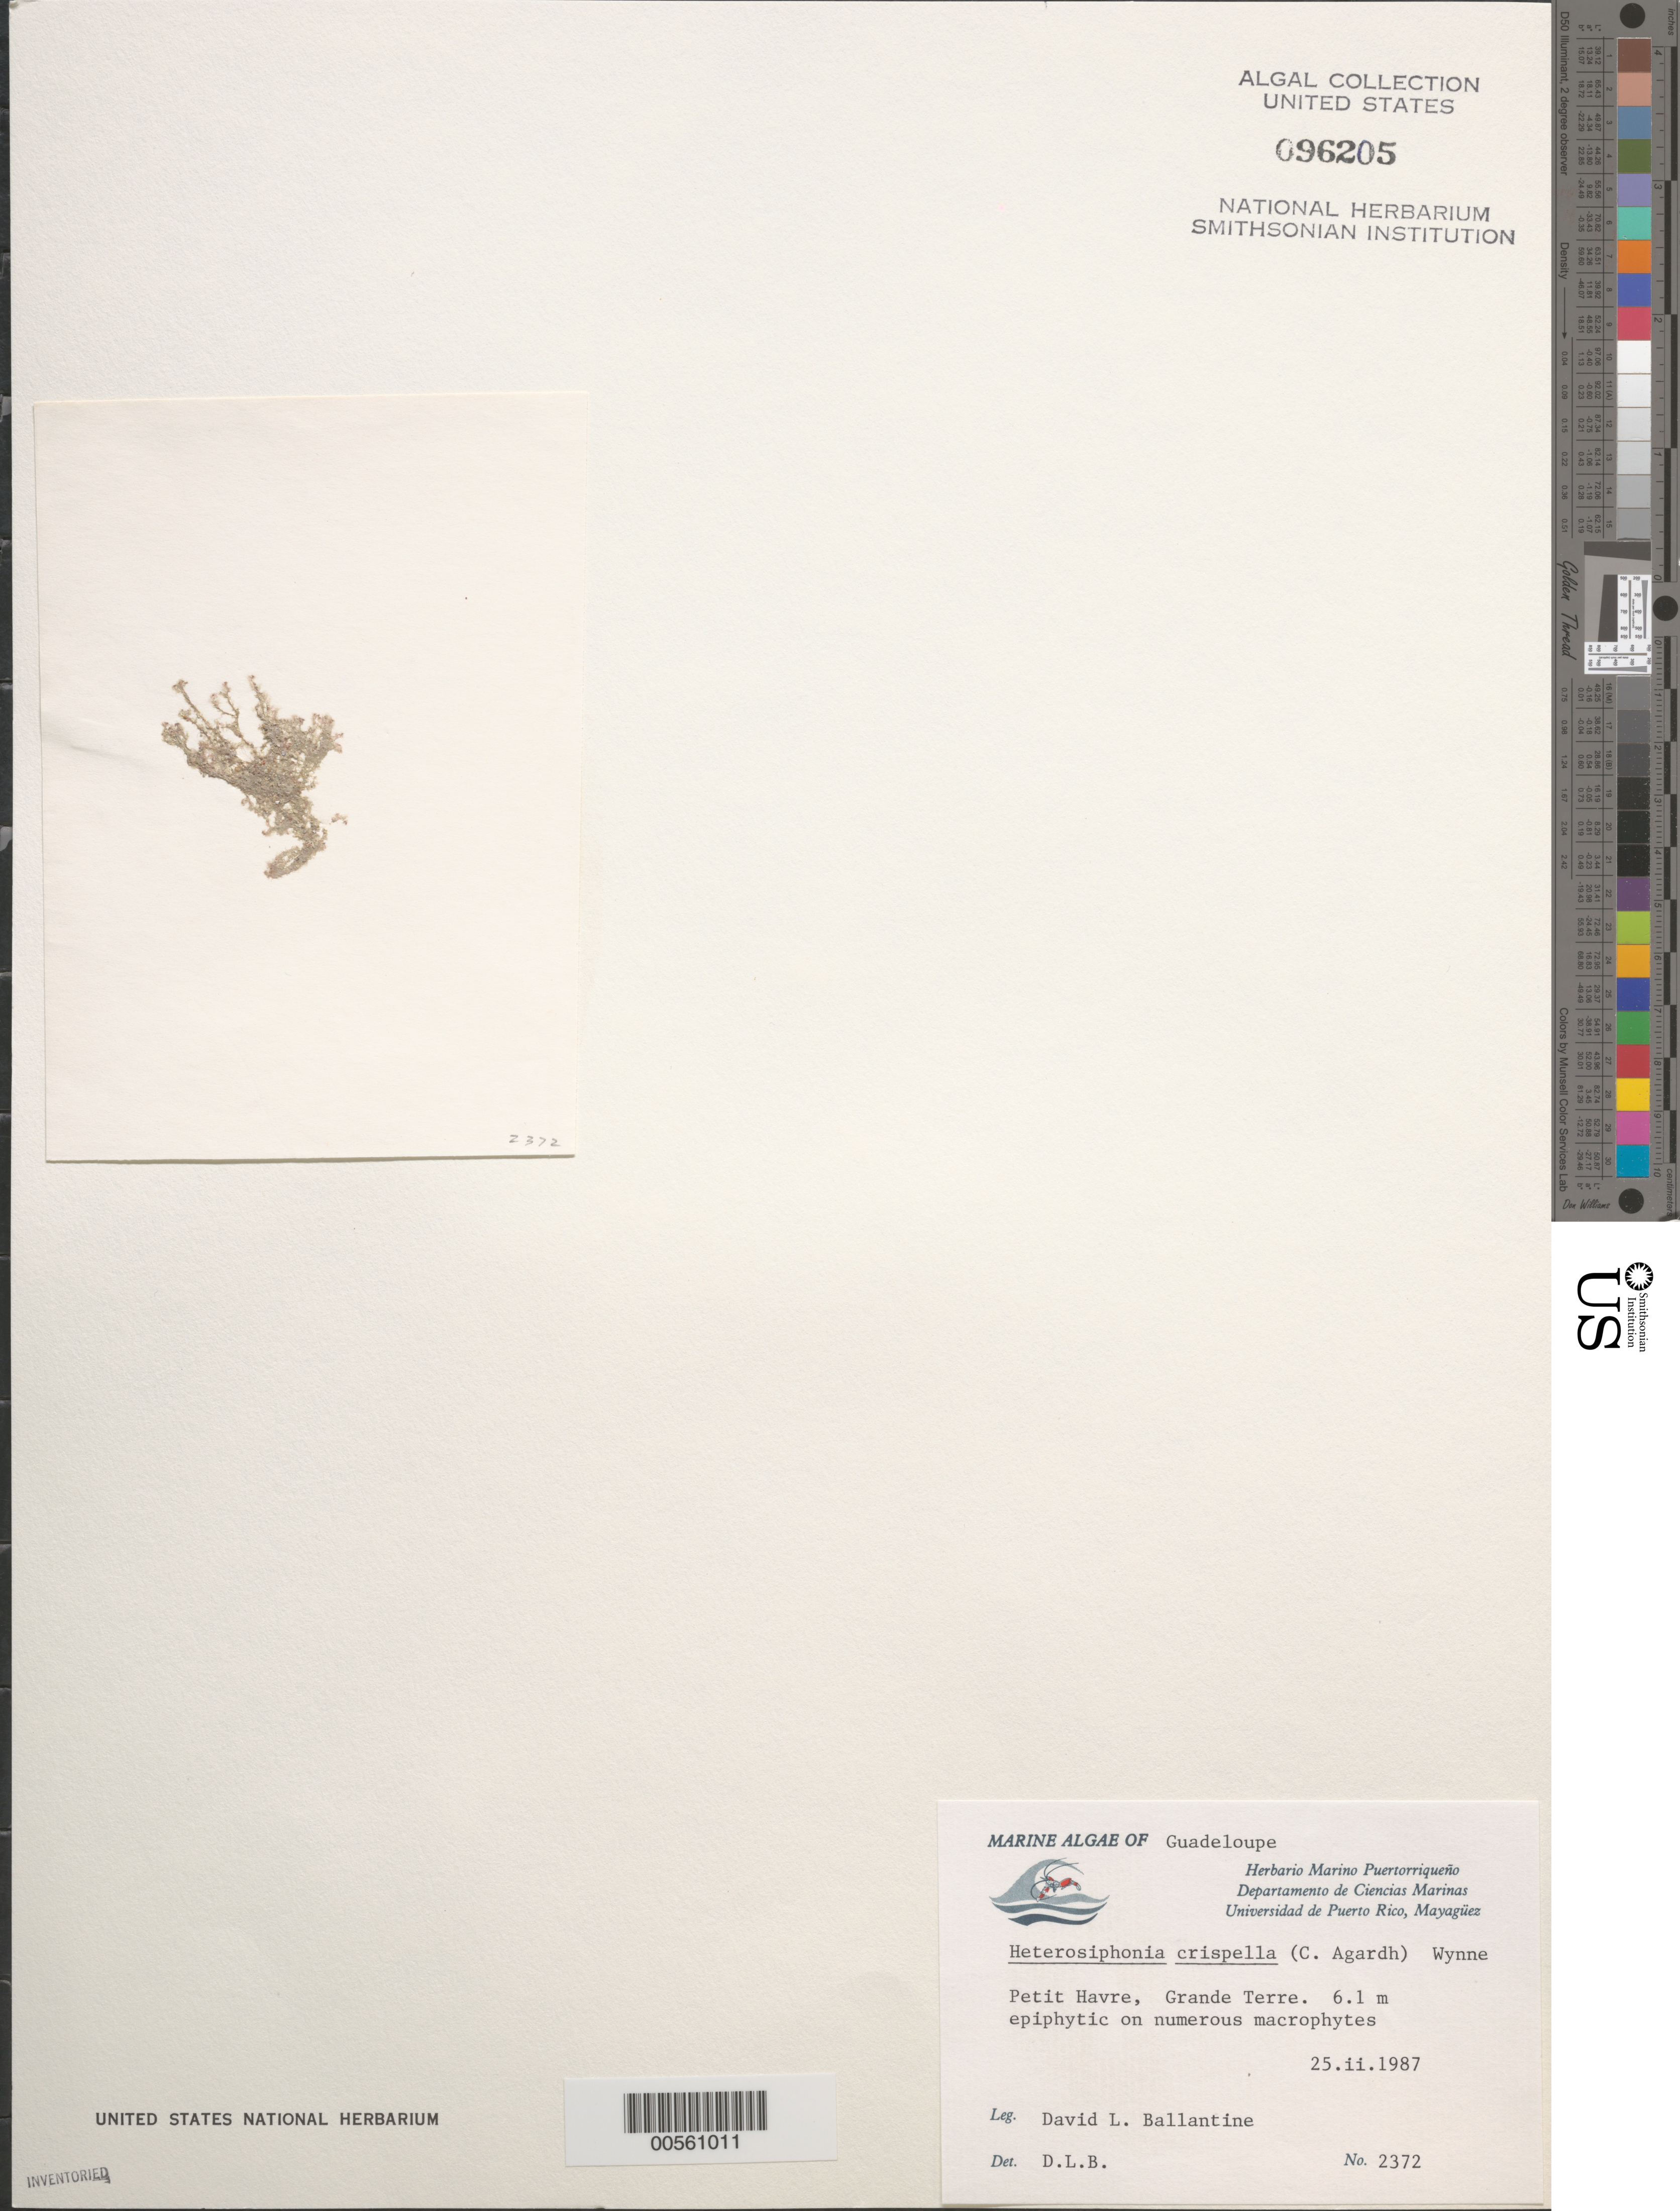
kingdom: Plantae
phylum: Rhodophyta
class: Florideophyceae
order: Ceramiales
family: Dasyaceae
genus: Heterosiphonia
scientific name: Heterosiphonia crispella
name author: (C. Agardh) M.J. Wynne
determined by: Ballantine, D. L.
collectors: D.L. Ballantine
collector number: DLB 2372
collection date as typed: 25 Feb 1987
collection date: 1987-02-25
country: Guadeloupe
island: Grande Terre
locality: Petit Havre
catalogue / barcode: US 96205